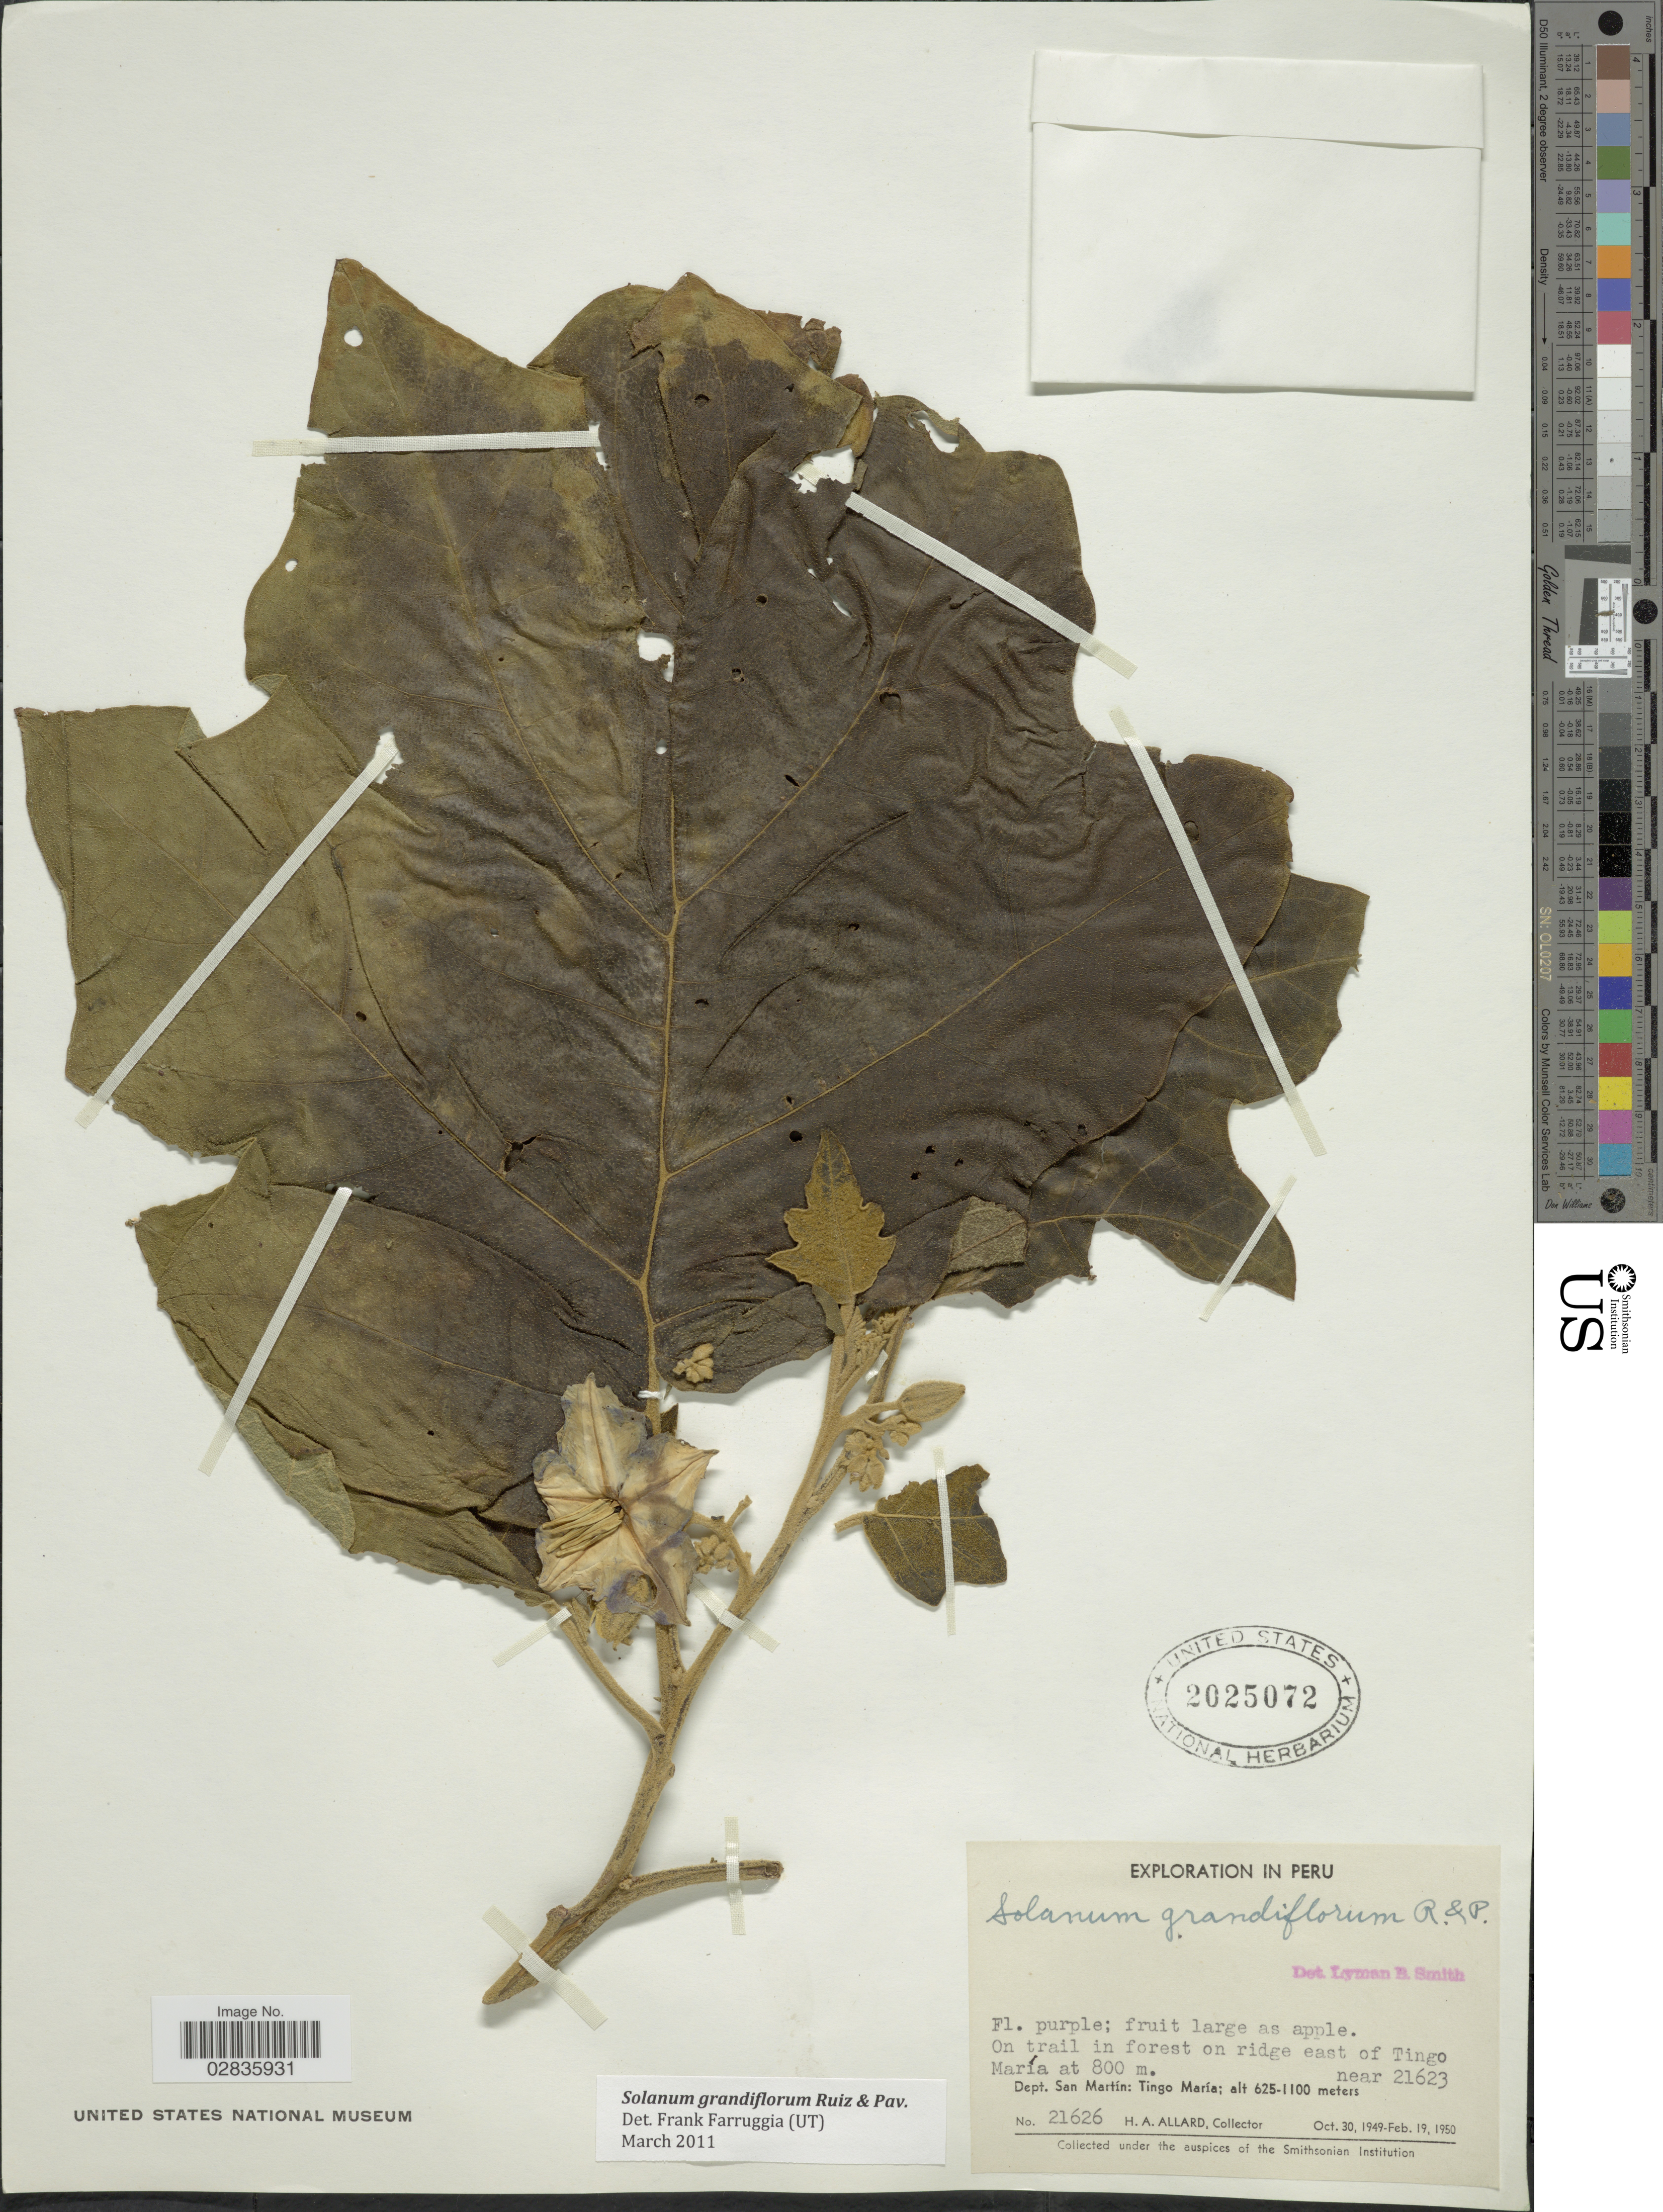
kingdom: Plantae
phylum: Tracheophyta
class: Magnoliopsida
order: Solanales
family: Solanaceae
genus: Solanum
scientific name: Solanum grandiflorum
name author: Ruiz & Pav.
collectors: H. A. Allard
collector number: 21626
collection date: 1949-10-30/1950-02-19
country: Peru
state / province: San Martín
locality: On trail in forest on ridge east of Tingo María. Dept. San Martín: Tingo María.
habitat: on trail in forest on ridge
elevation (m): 800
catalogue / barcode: US 2025072